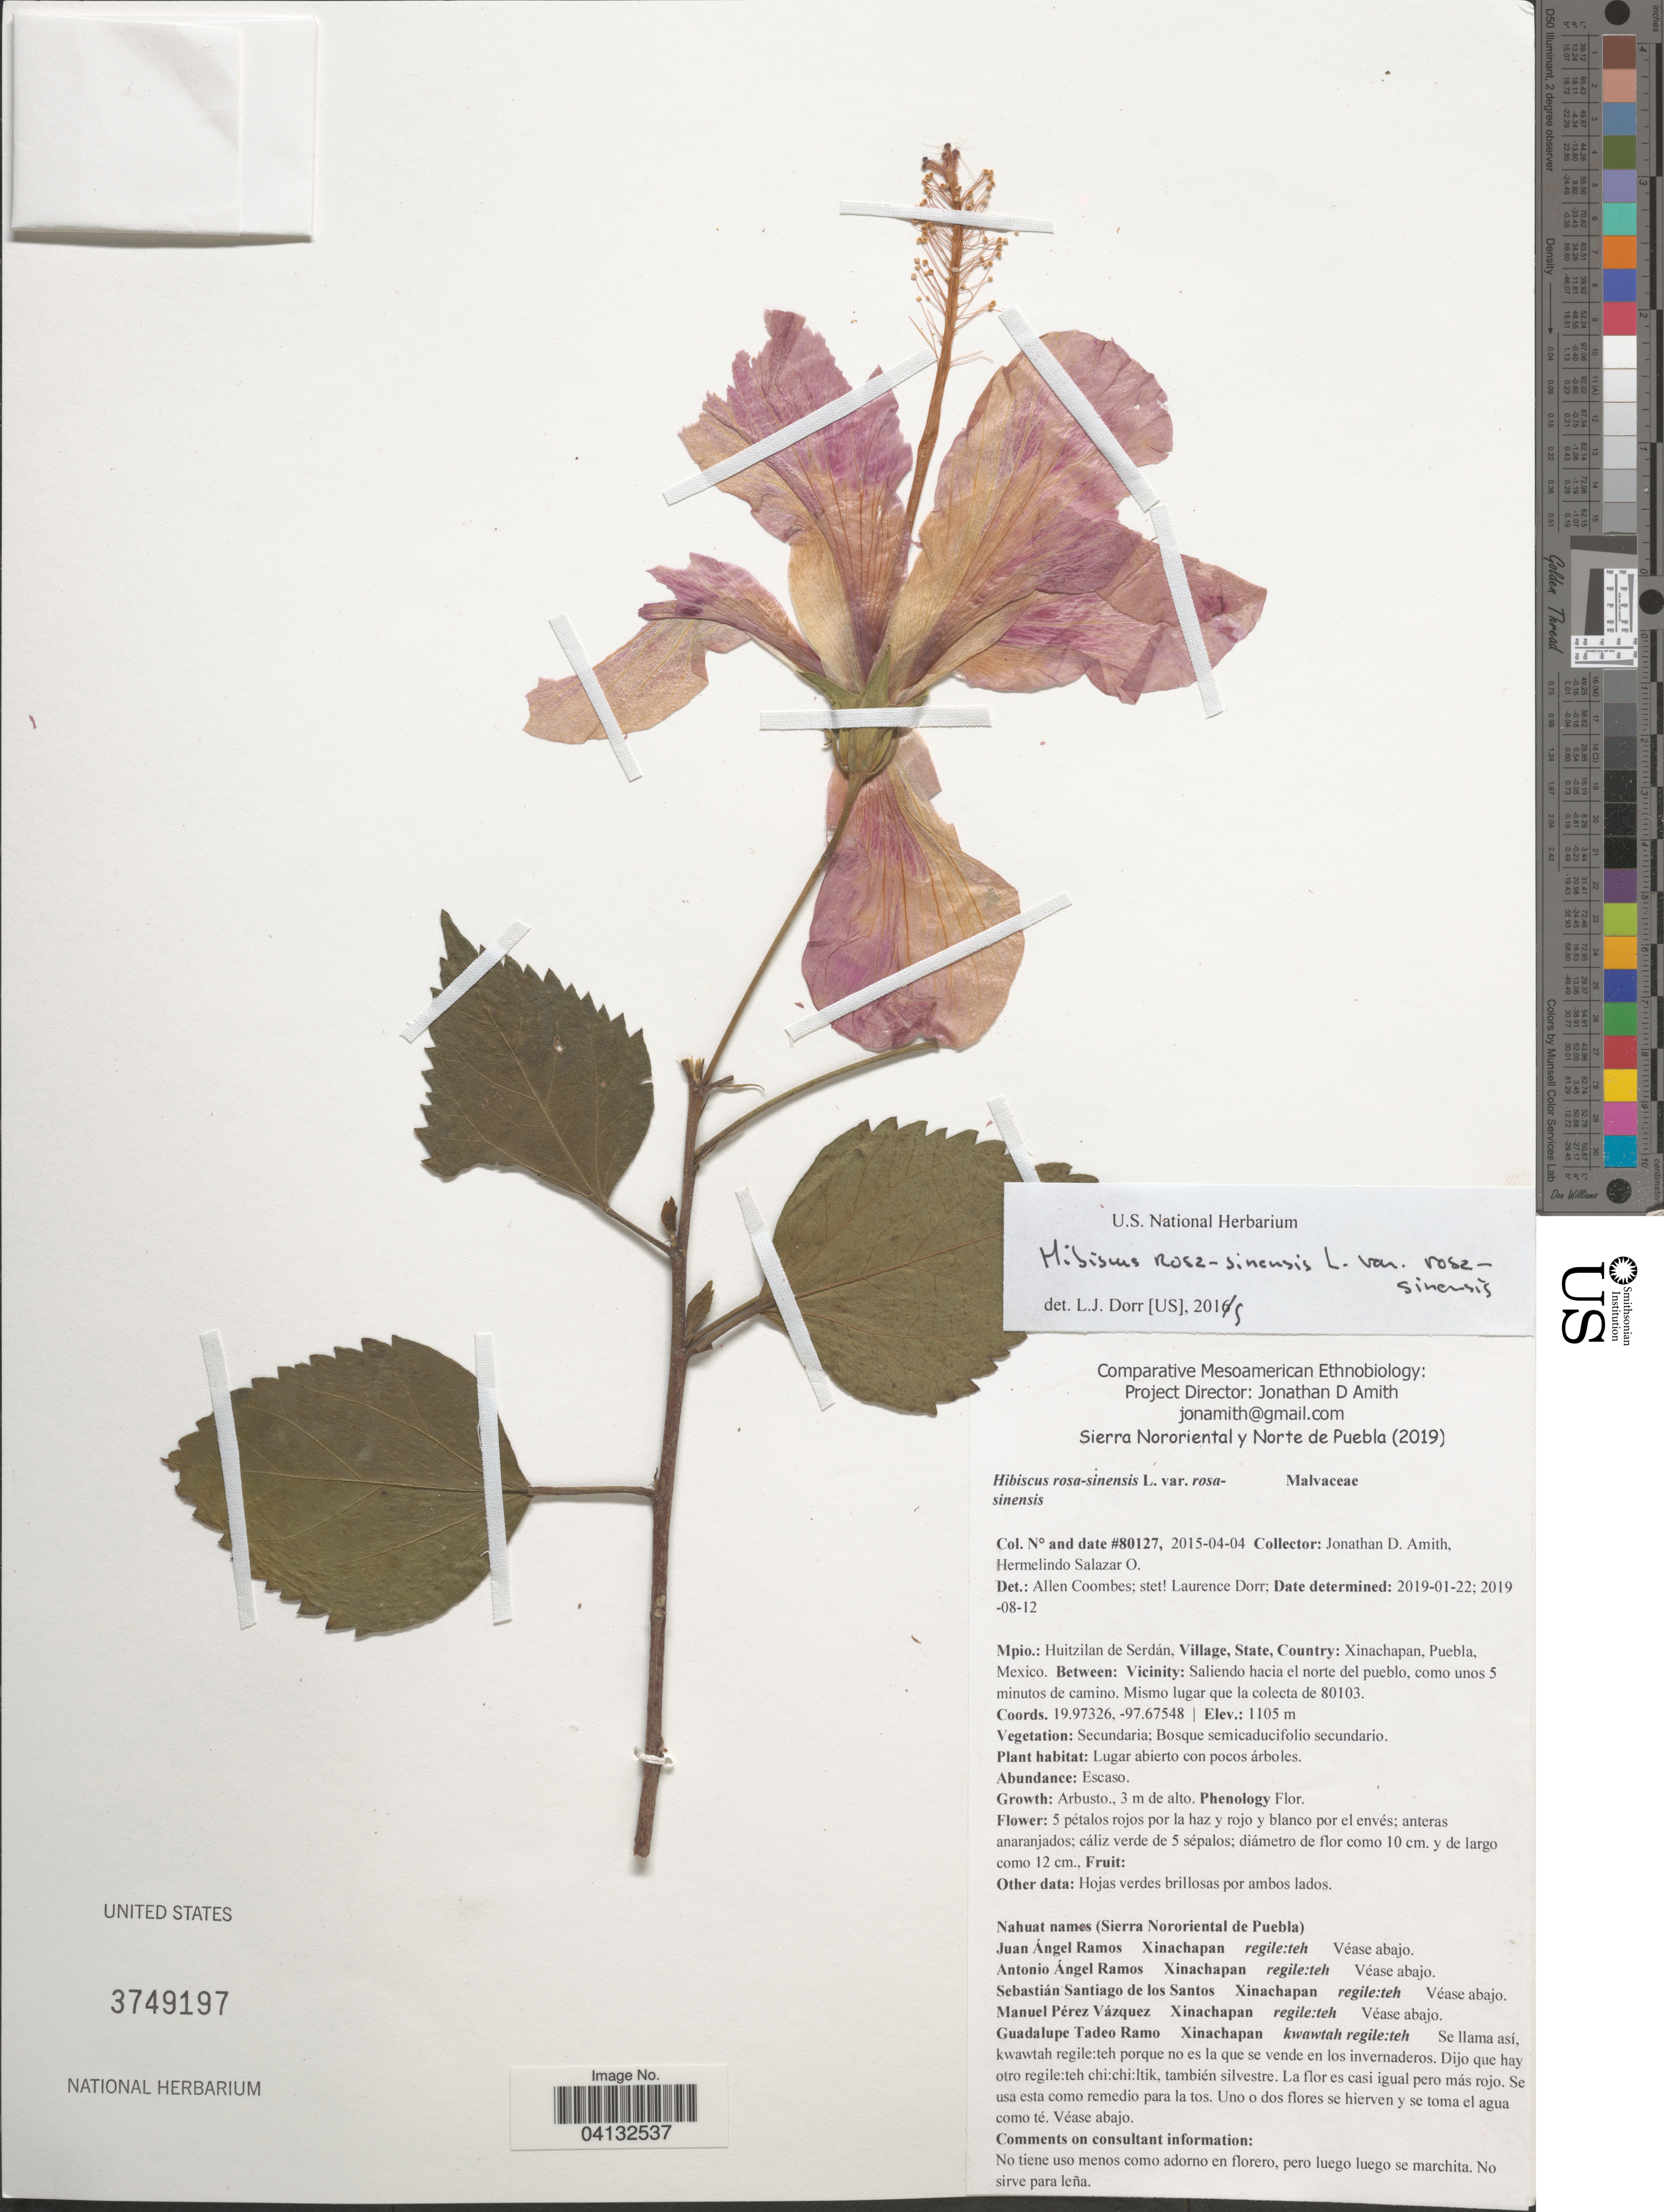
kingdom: Plantae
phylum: Tracheophyta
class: Magnoliopsida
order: Malvales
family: Malvaceae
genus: Hibiscus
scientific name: Hibiscus rosa-sinensis var. rosa-sinensis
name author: L.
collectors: J. D. Amith & H. Salazar O.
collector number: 80127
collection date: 2015-04-04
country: Mexico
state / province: Puebla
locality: Mpio.: Huitzila de Serdán, Village: Xinachapan. Between: Vicinity: Saliendo hacia el norte del pueblo, como unos 5 minutos de camino.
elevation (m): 1105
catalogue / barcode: US 3749197